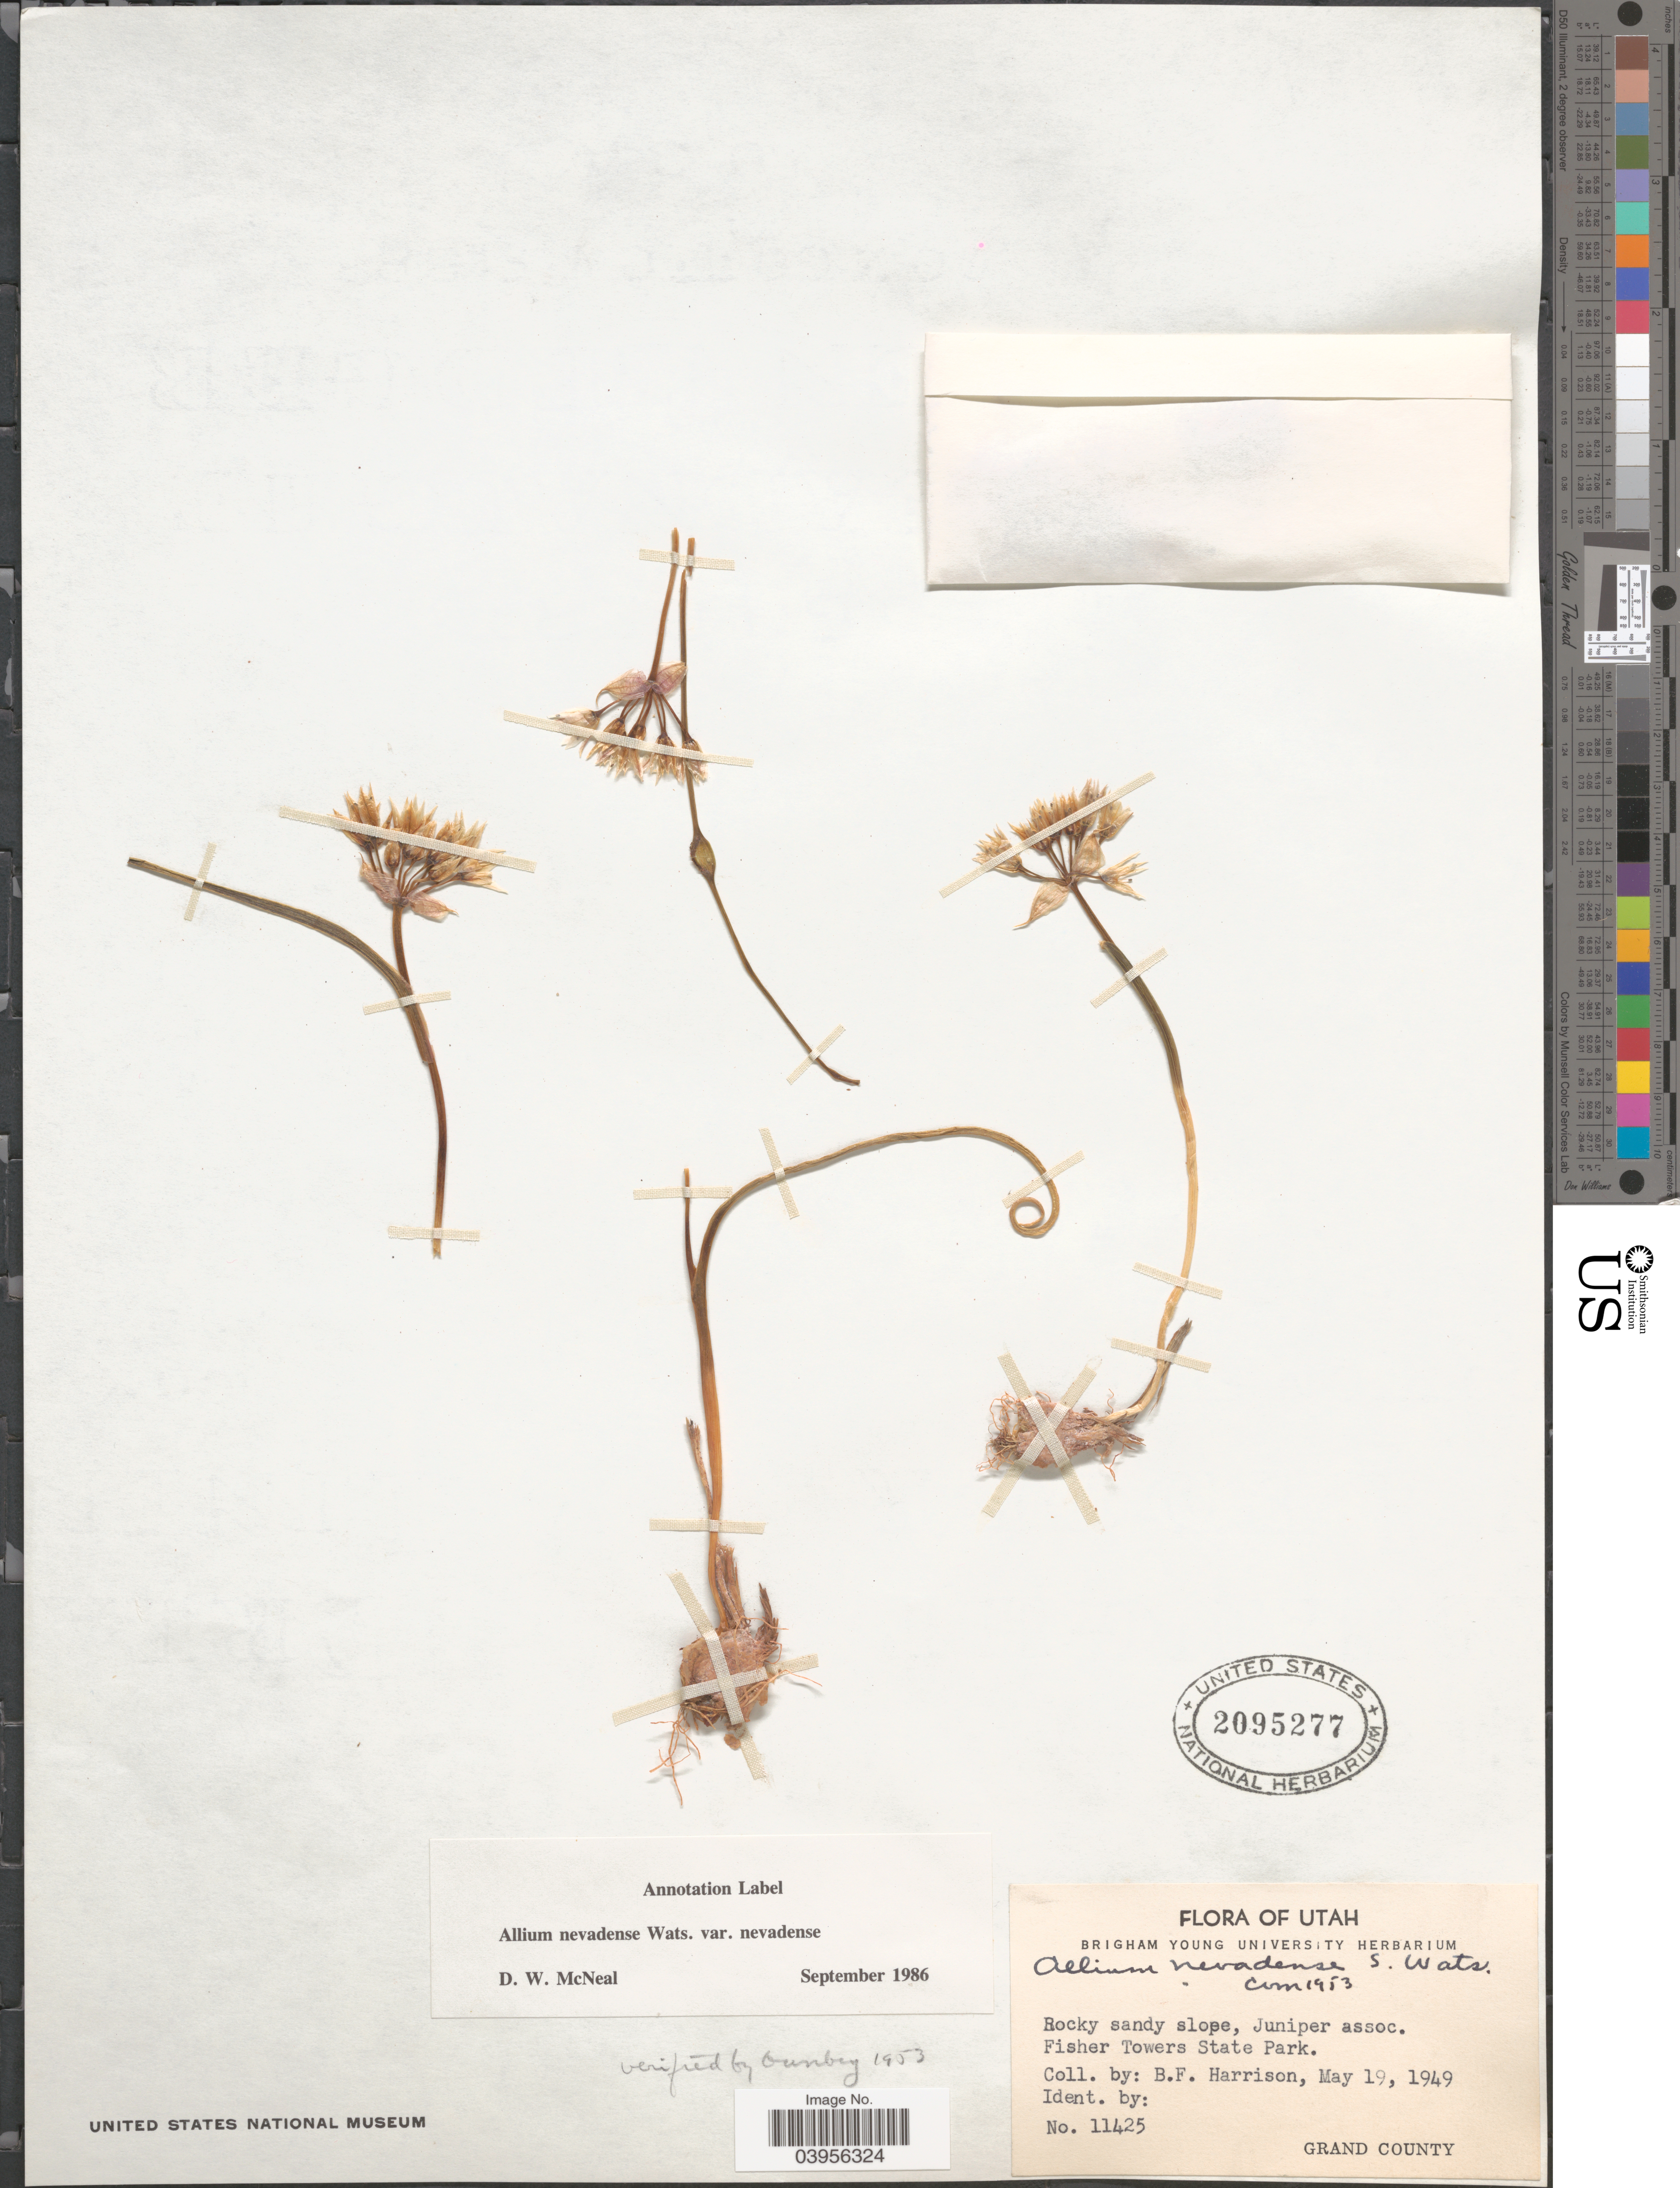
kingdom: Plantae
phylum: Tracheophyta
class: Liliopsida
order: Asparagales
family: Amaryllidaceae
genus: Allium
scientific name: Allium nevadense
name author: S. Watson in C. King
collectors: B. F. Harrison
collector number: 11425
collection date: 1949-05-19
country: United States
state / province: Utah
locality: Juniper assoc. Fisher Towers State Park. Grand County.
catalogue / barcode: US 2095277